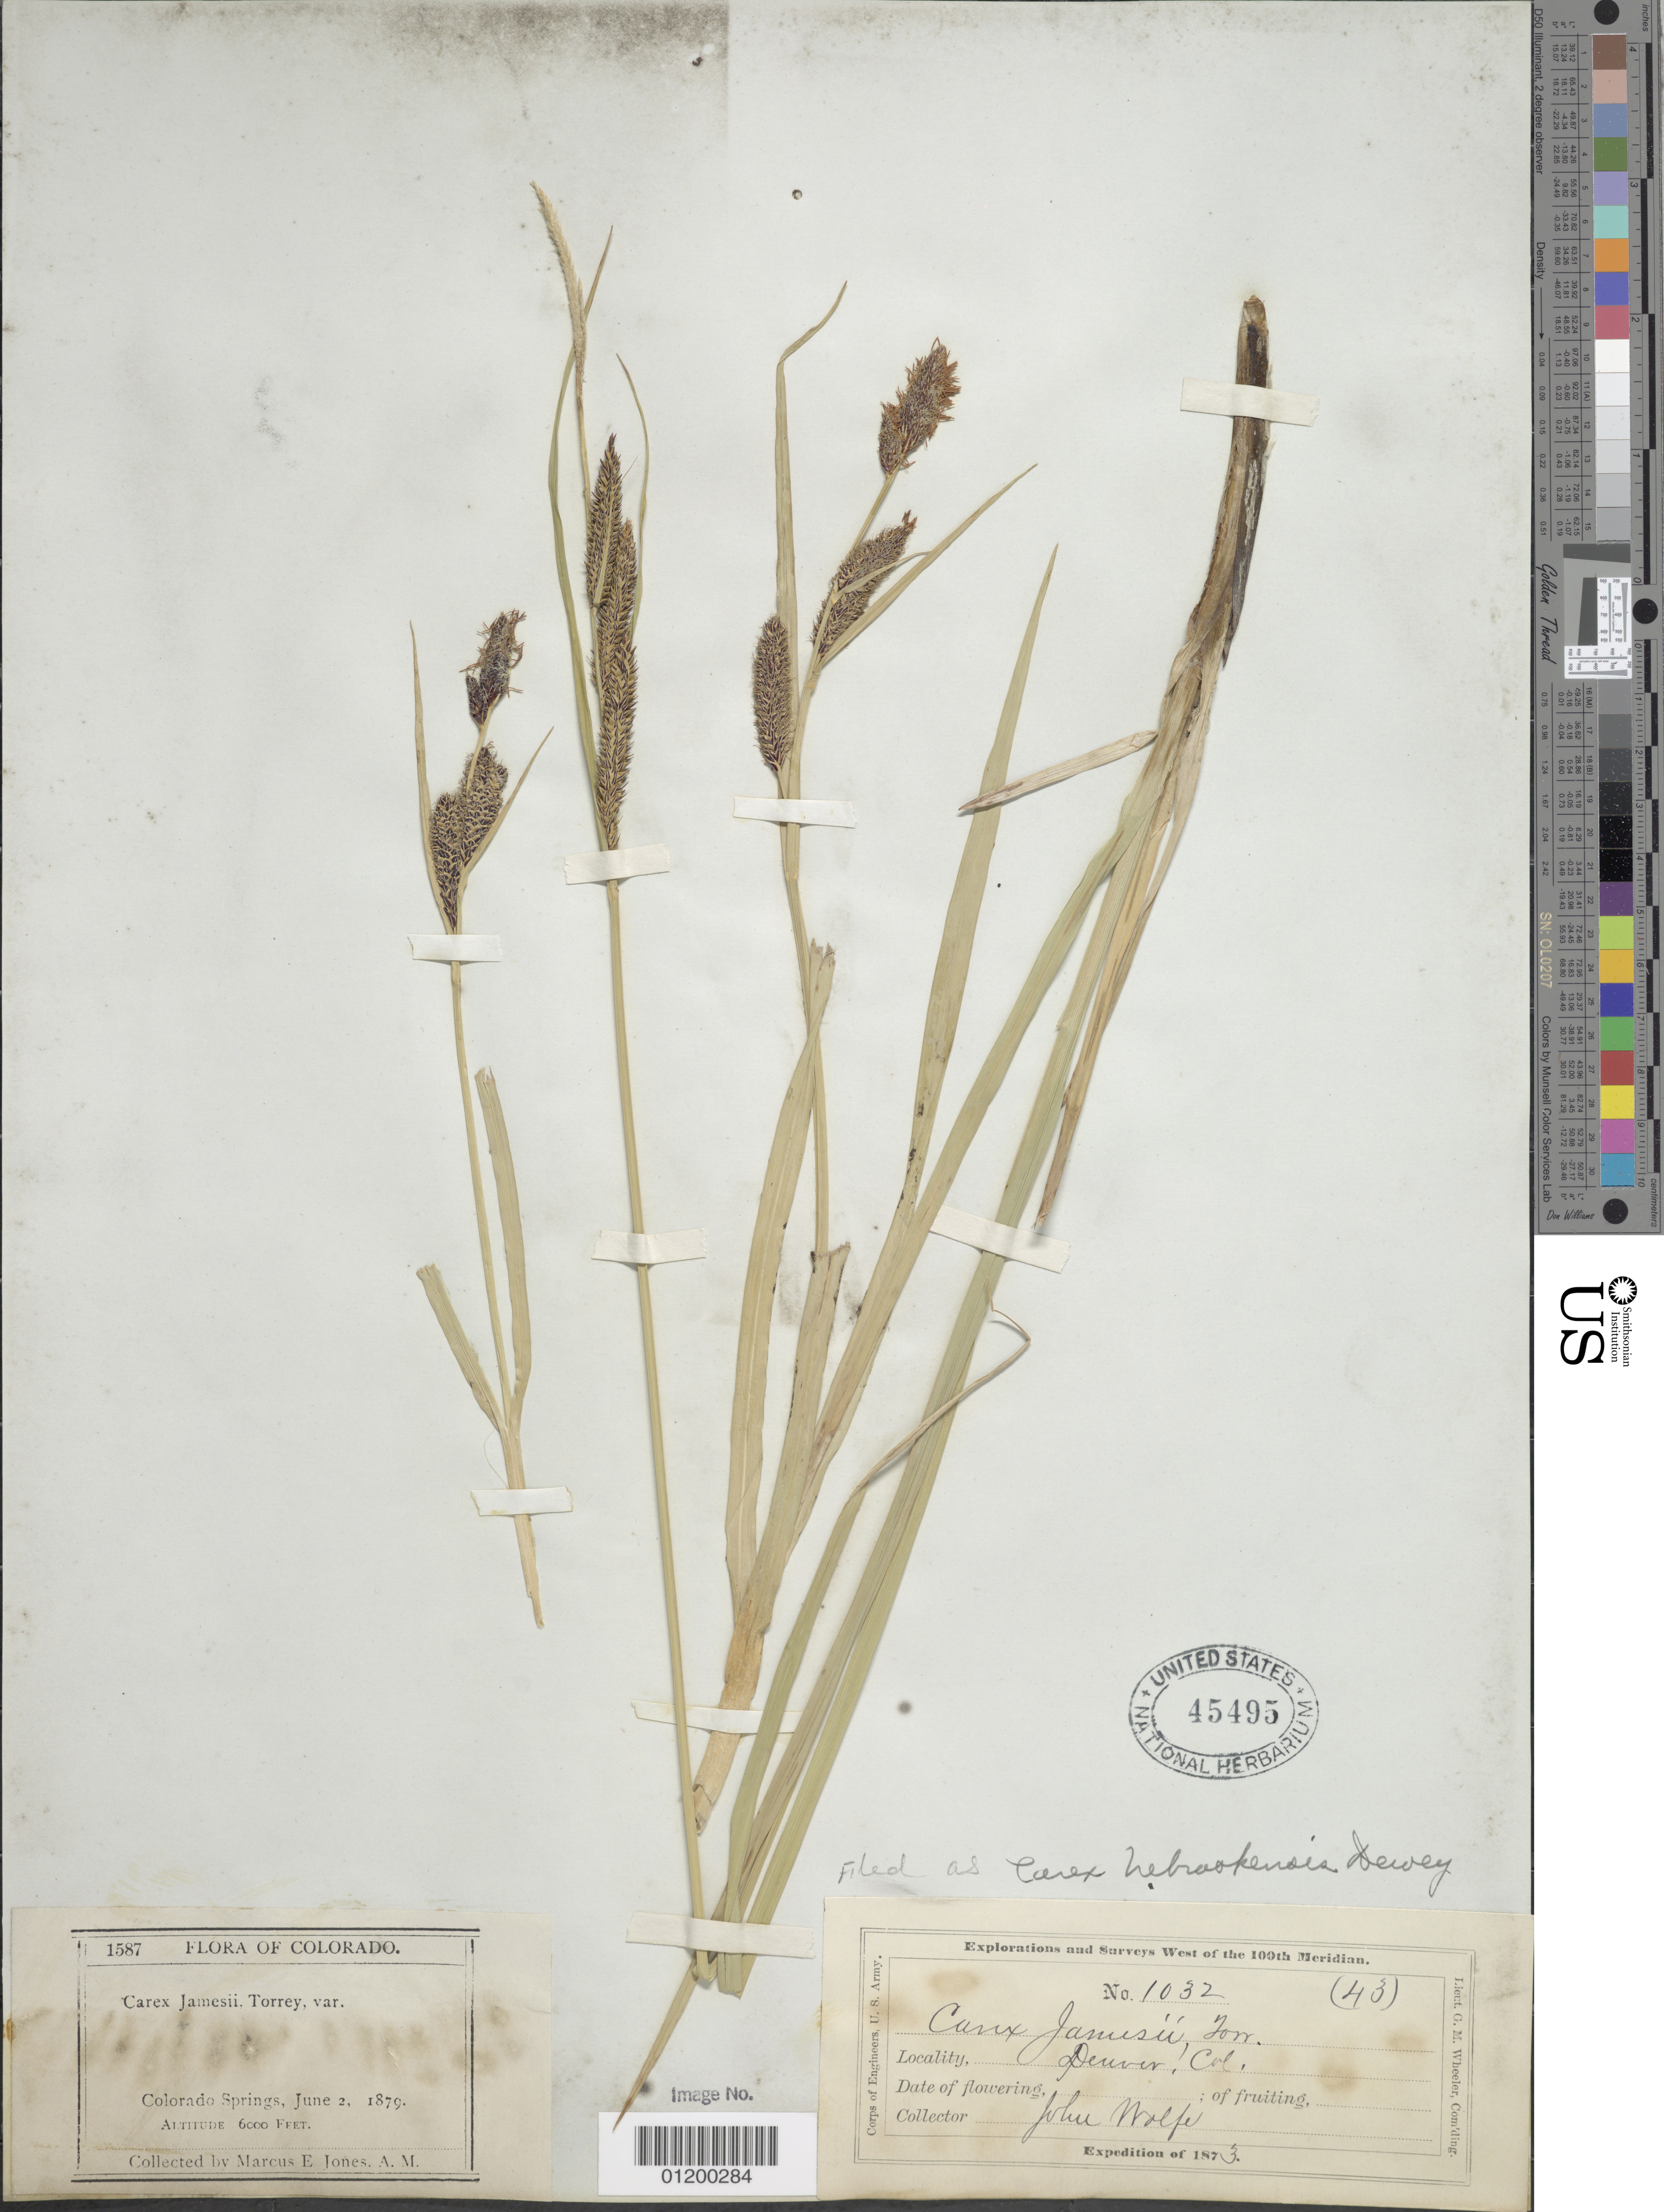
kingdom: Plantae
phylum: Tracheophyta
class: Liliopsida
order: Poales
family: Cyperaceae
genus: Carex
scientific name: Carex nebrascensis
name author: Dewey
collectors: J. Wolf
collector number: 1032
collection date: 1873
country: United States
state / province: Colorado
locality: Denver.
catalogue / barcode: US 45495